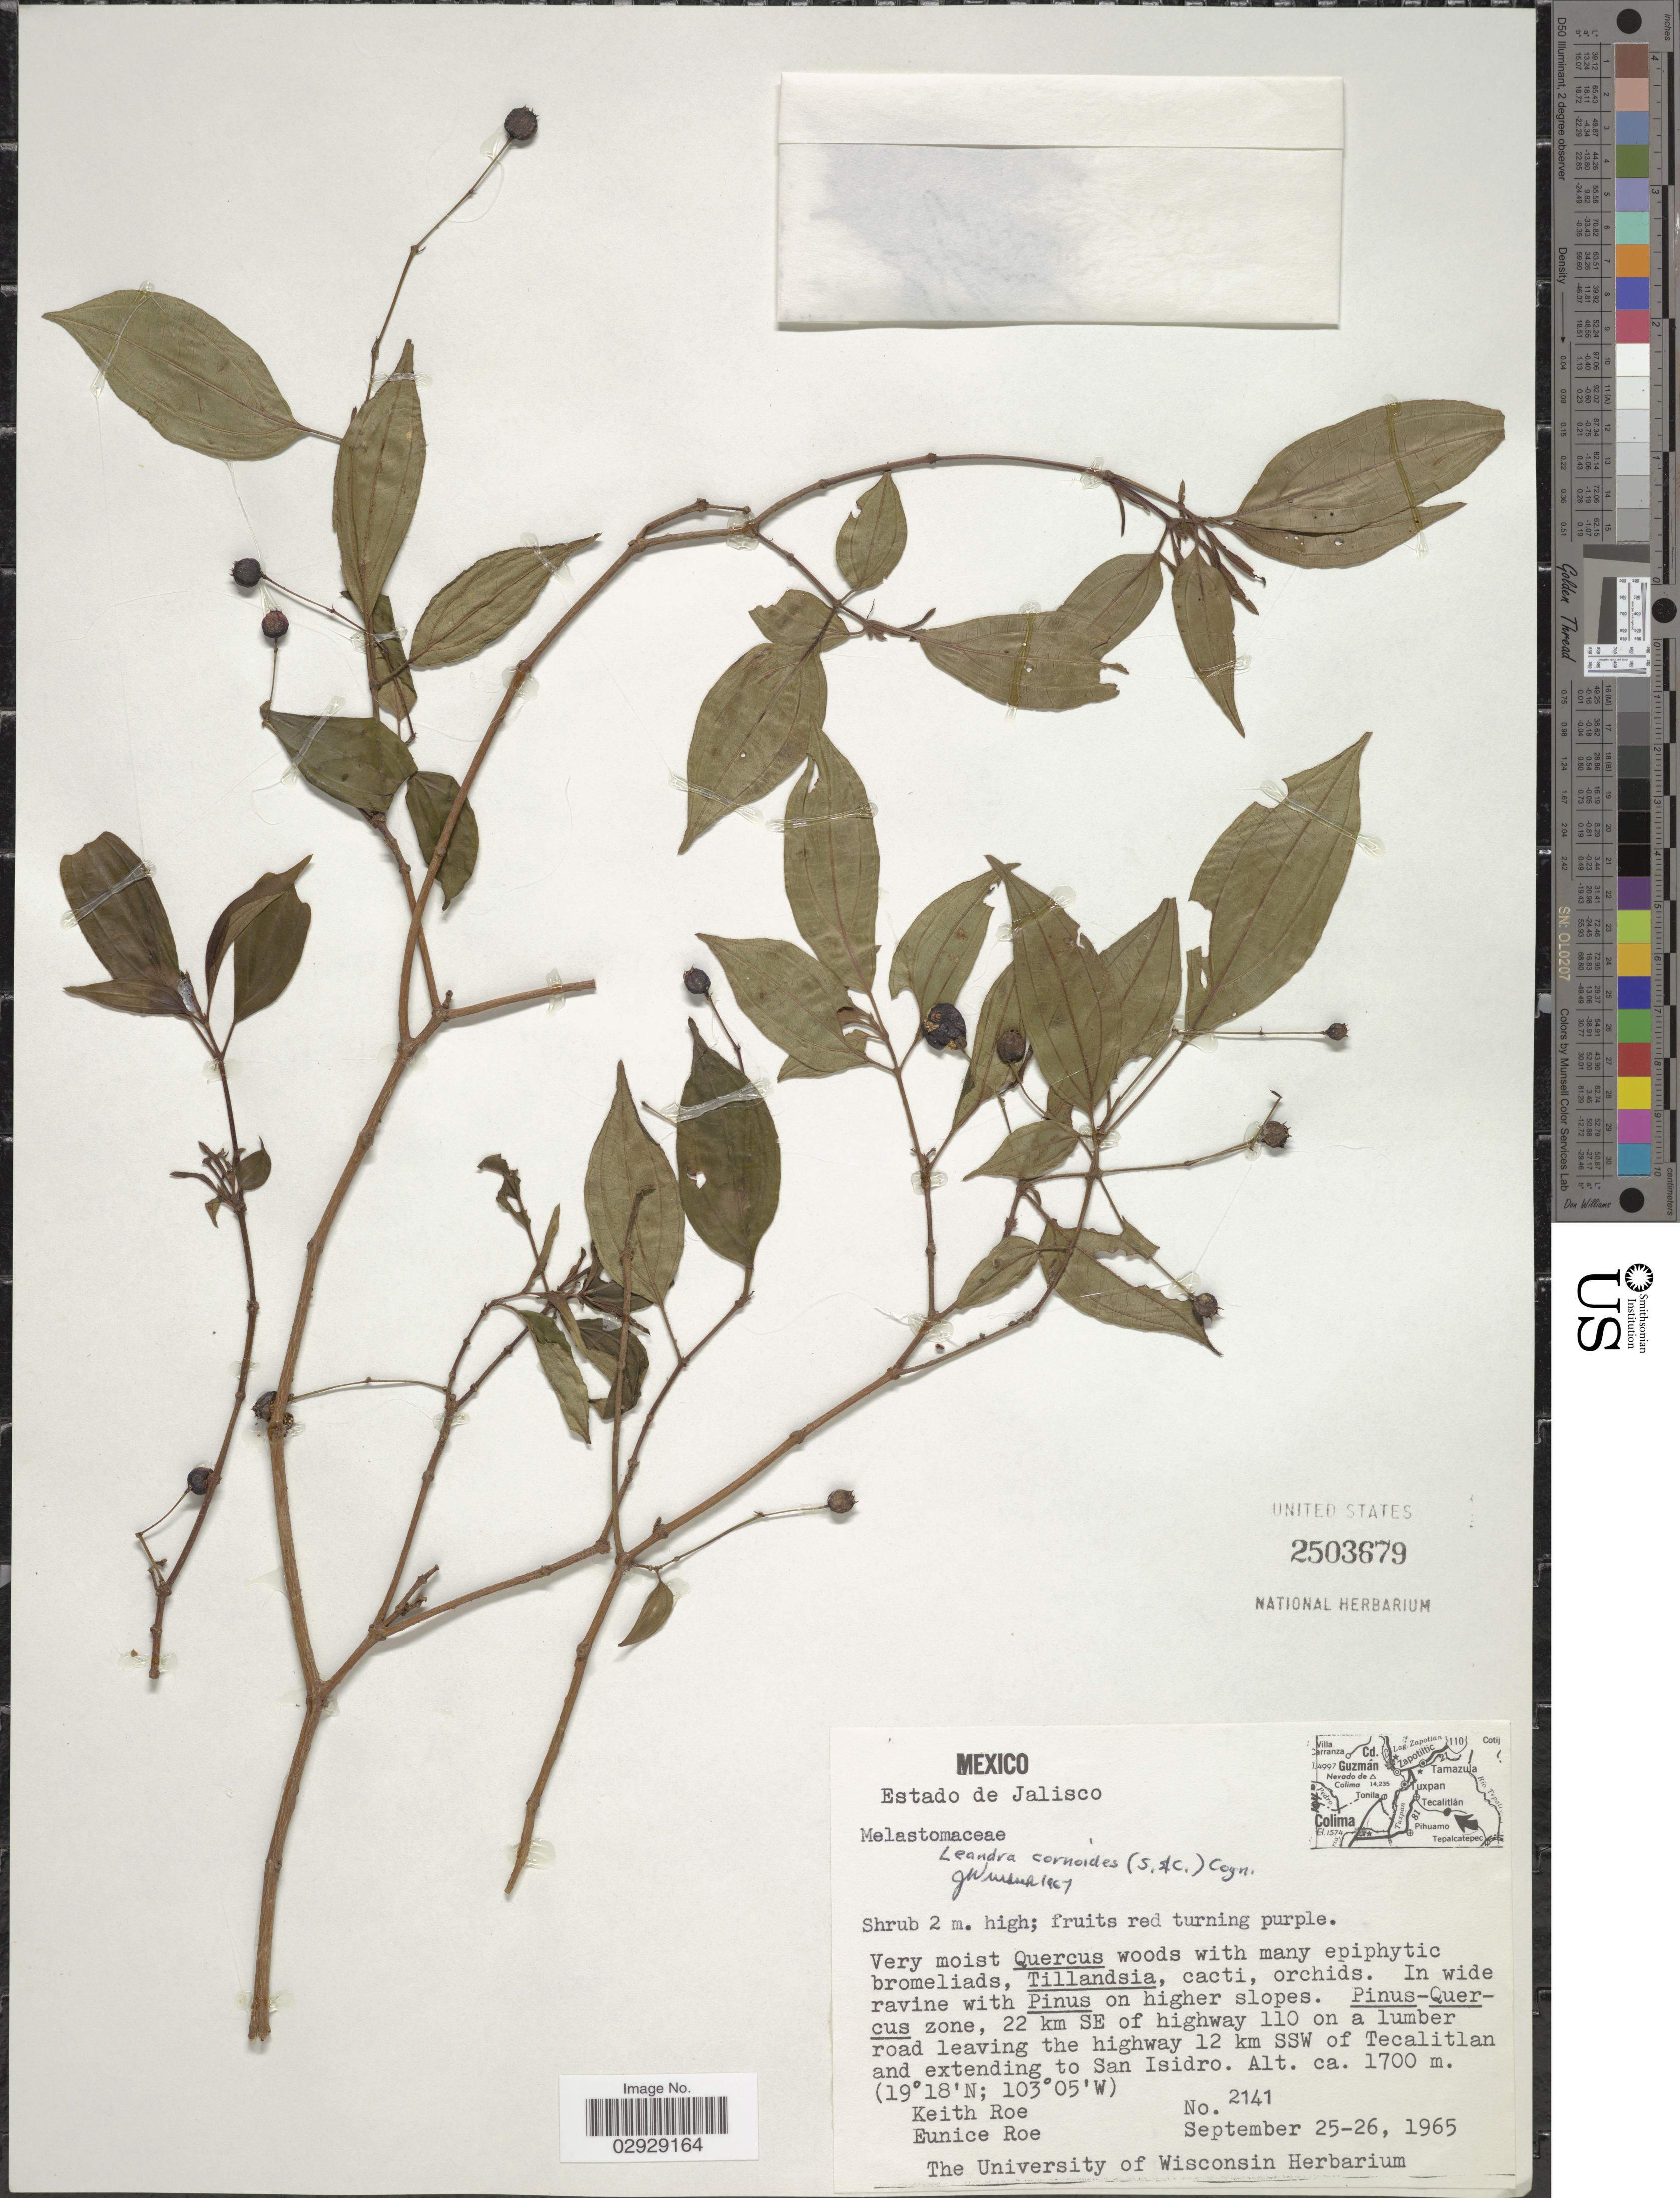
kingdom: Plantae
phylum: Tracheophyta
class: Magnoliopsida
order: Myrtales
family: Melastomataceae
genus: Leandra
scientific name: Leandra cornoides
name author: (Schltdl. & Cham.) Cogn.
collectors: K. E. Roe & E. Roe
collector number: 2141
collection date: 1965-09-25/1965-09-26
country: Mexico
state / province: Jalisco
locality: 22 km SE of highway 110 on a lumber road leaving the highway 12 km SSW of Tecalitlan and extending to San Isidro.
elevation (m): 1700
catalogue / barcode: US 2503679